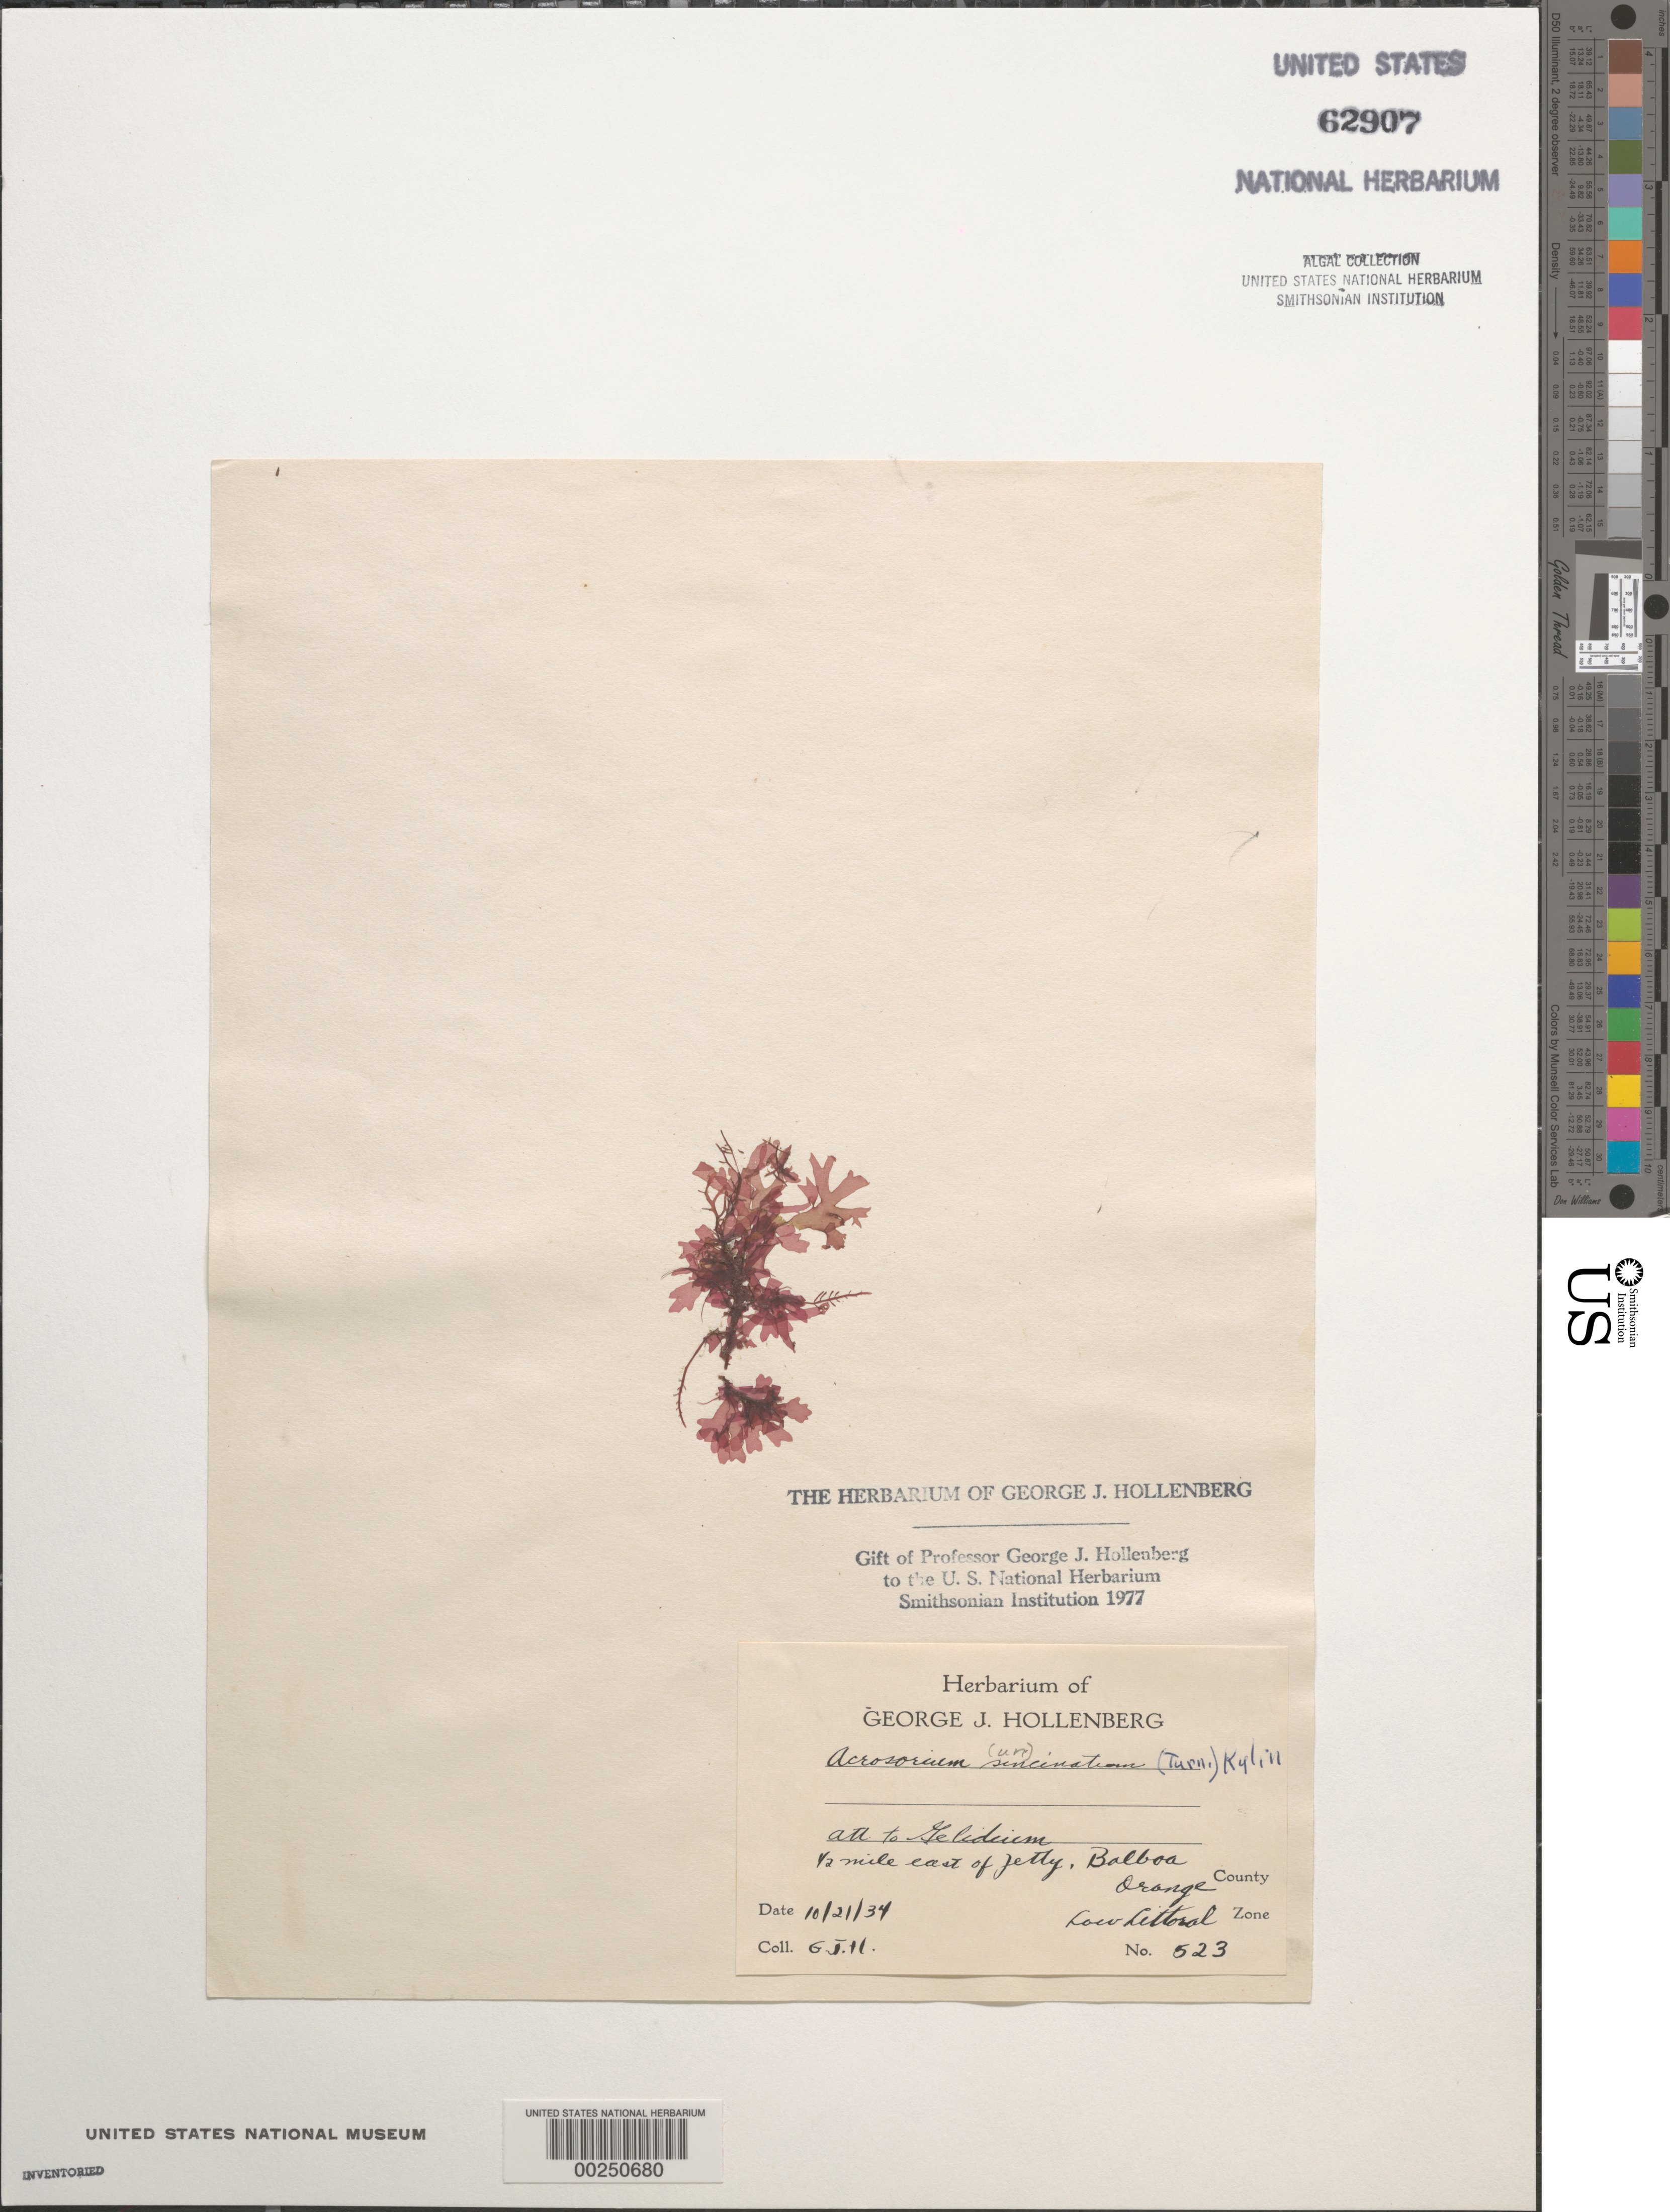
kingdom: Plantae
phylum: Rhodophyta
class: Florideophyceae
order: Ceramiales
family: Delesseriaceae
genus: Cryptopleura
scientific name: Cryptopleura ramosa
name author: (Huds.) L.M. Newton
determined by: Algae name updating Project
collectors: G. Hollenberg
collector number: GJH 523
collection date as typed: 21 Oct 1934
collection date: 1934-10-21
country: United States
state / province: California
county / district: Orange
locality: Balboa, 0.5 mile east of jetty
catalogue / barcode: US 62907